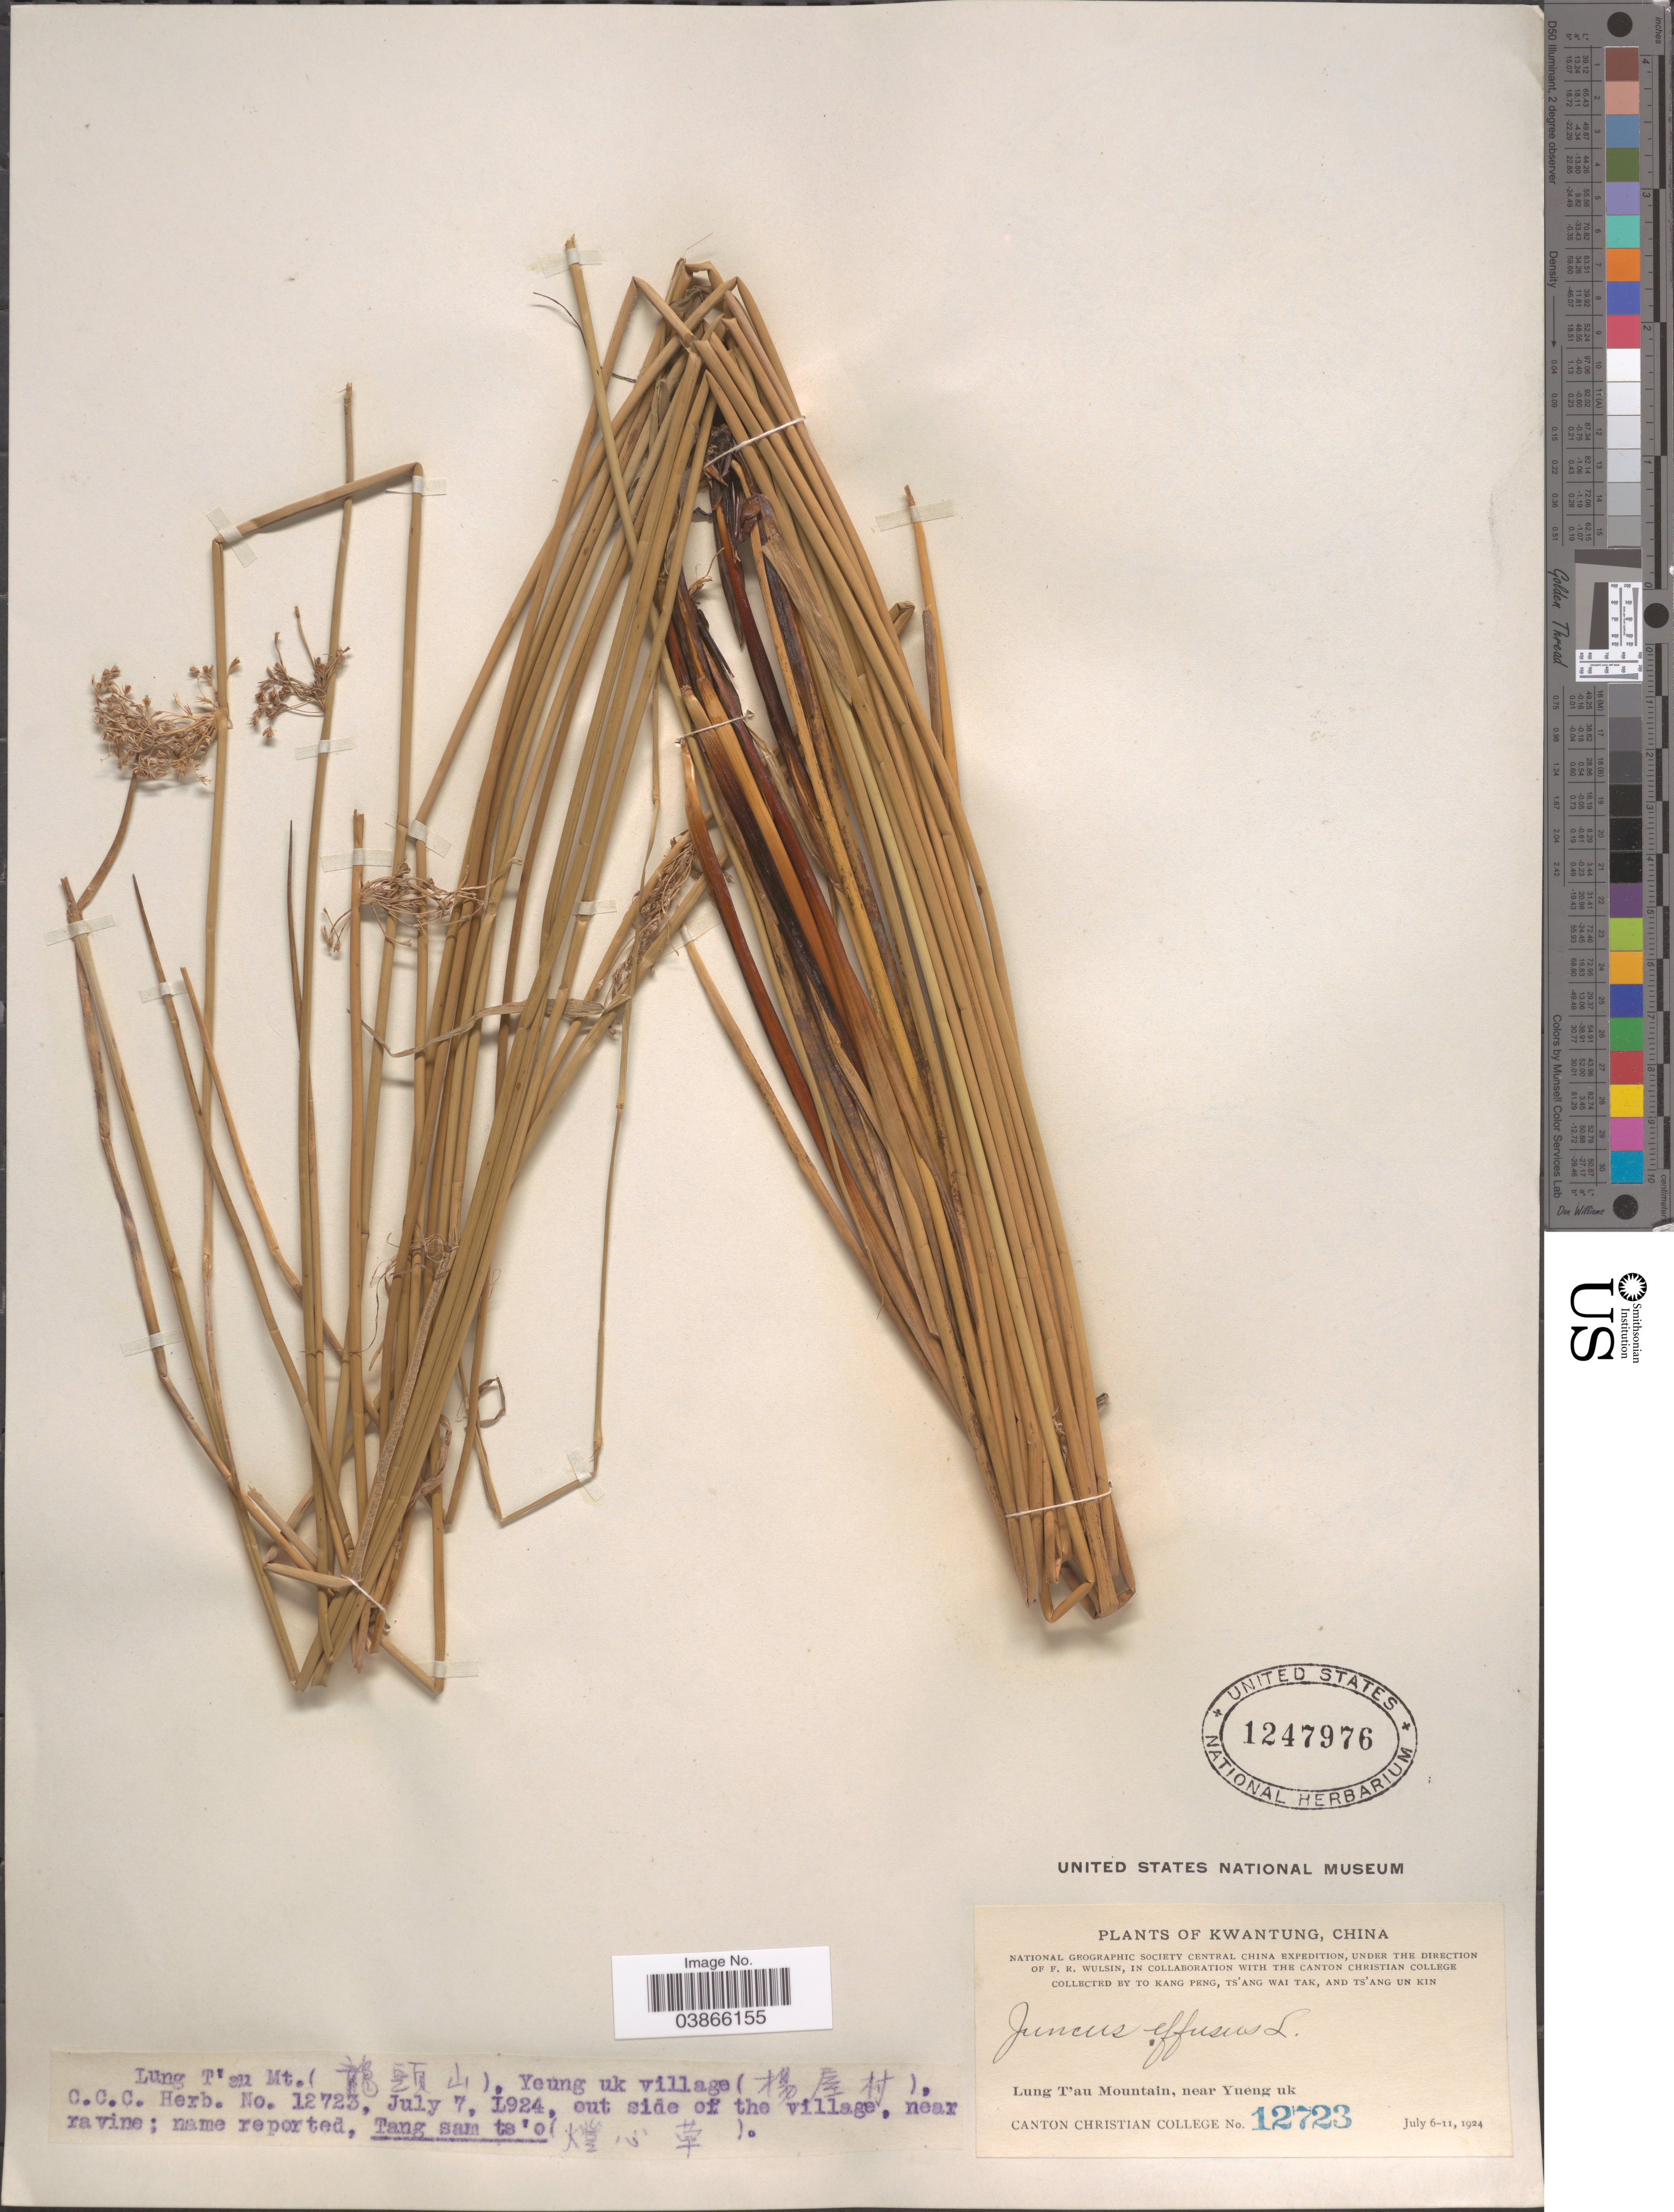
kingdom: Plantae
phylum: Tracheophyta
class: Liliopsida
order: Poales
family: Juncaceae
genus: Juncus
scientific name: Juncus effusus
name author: L.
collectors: T. K. Peng, W. T. Tsang & Ts' Ang Un Kin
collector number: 12723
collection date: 1924-07-07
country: China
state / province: Guangdong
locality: Lung T'au Mt. (X), Yeung uk village (X), out side of the village, near ravine. Kwantung. Lung Tau Mountain, near Yueng uk.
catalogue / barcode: US 1247976